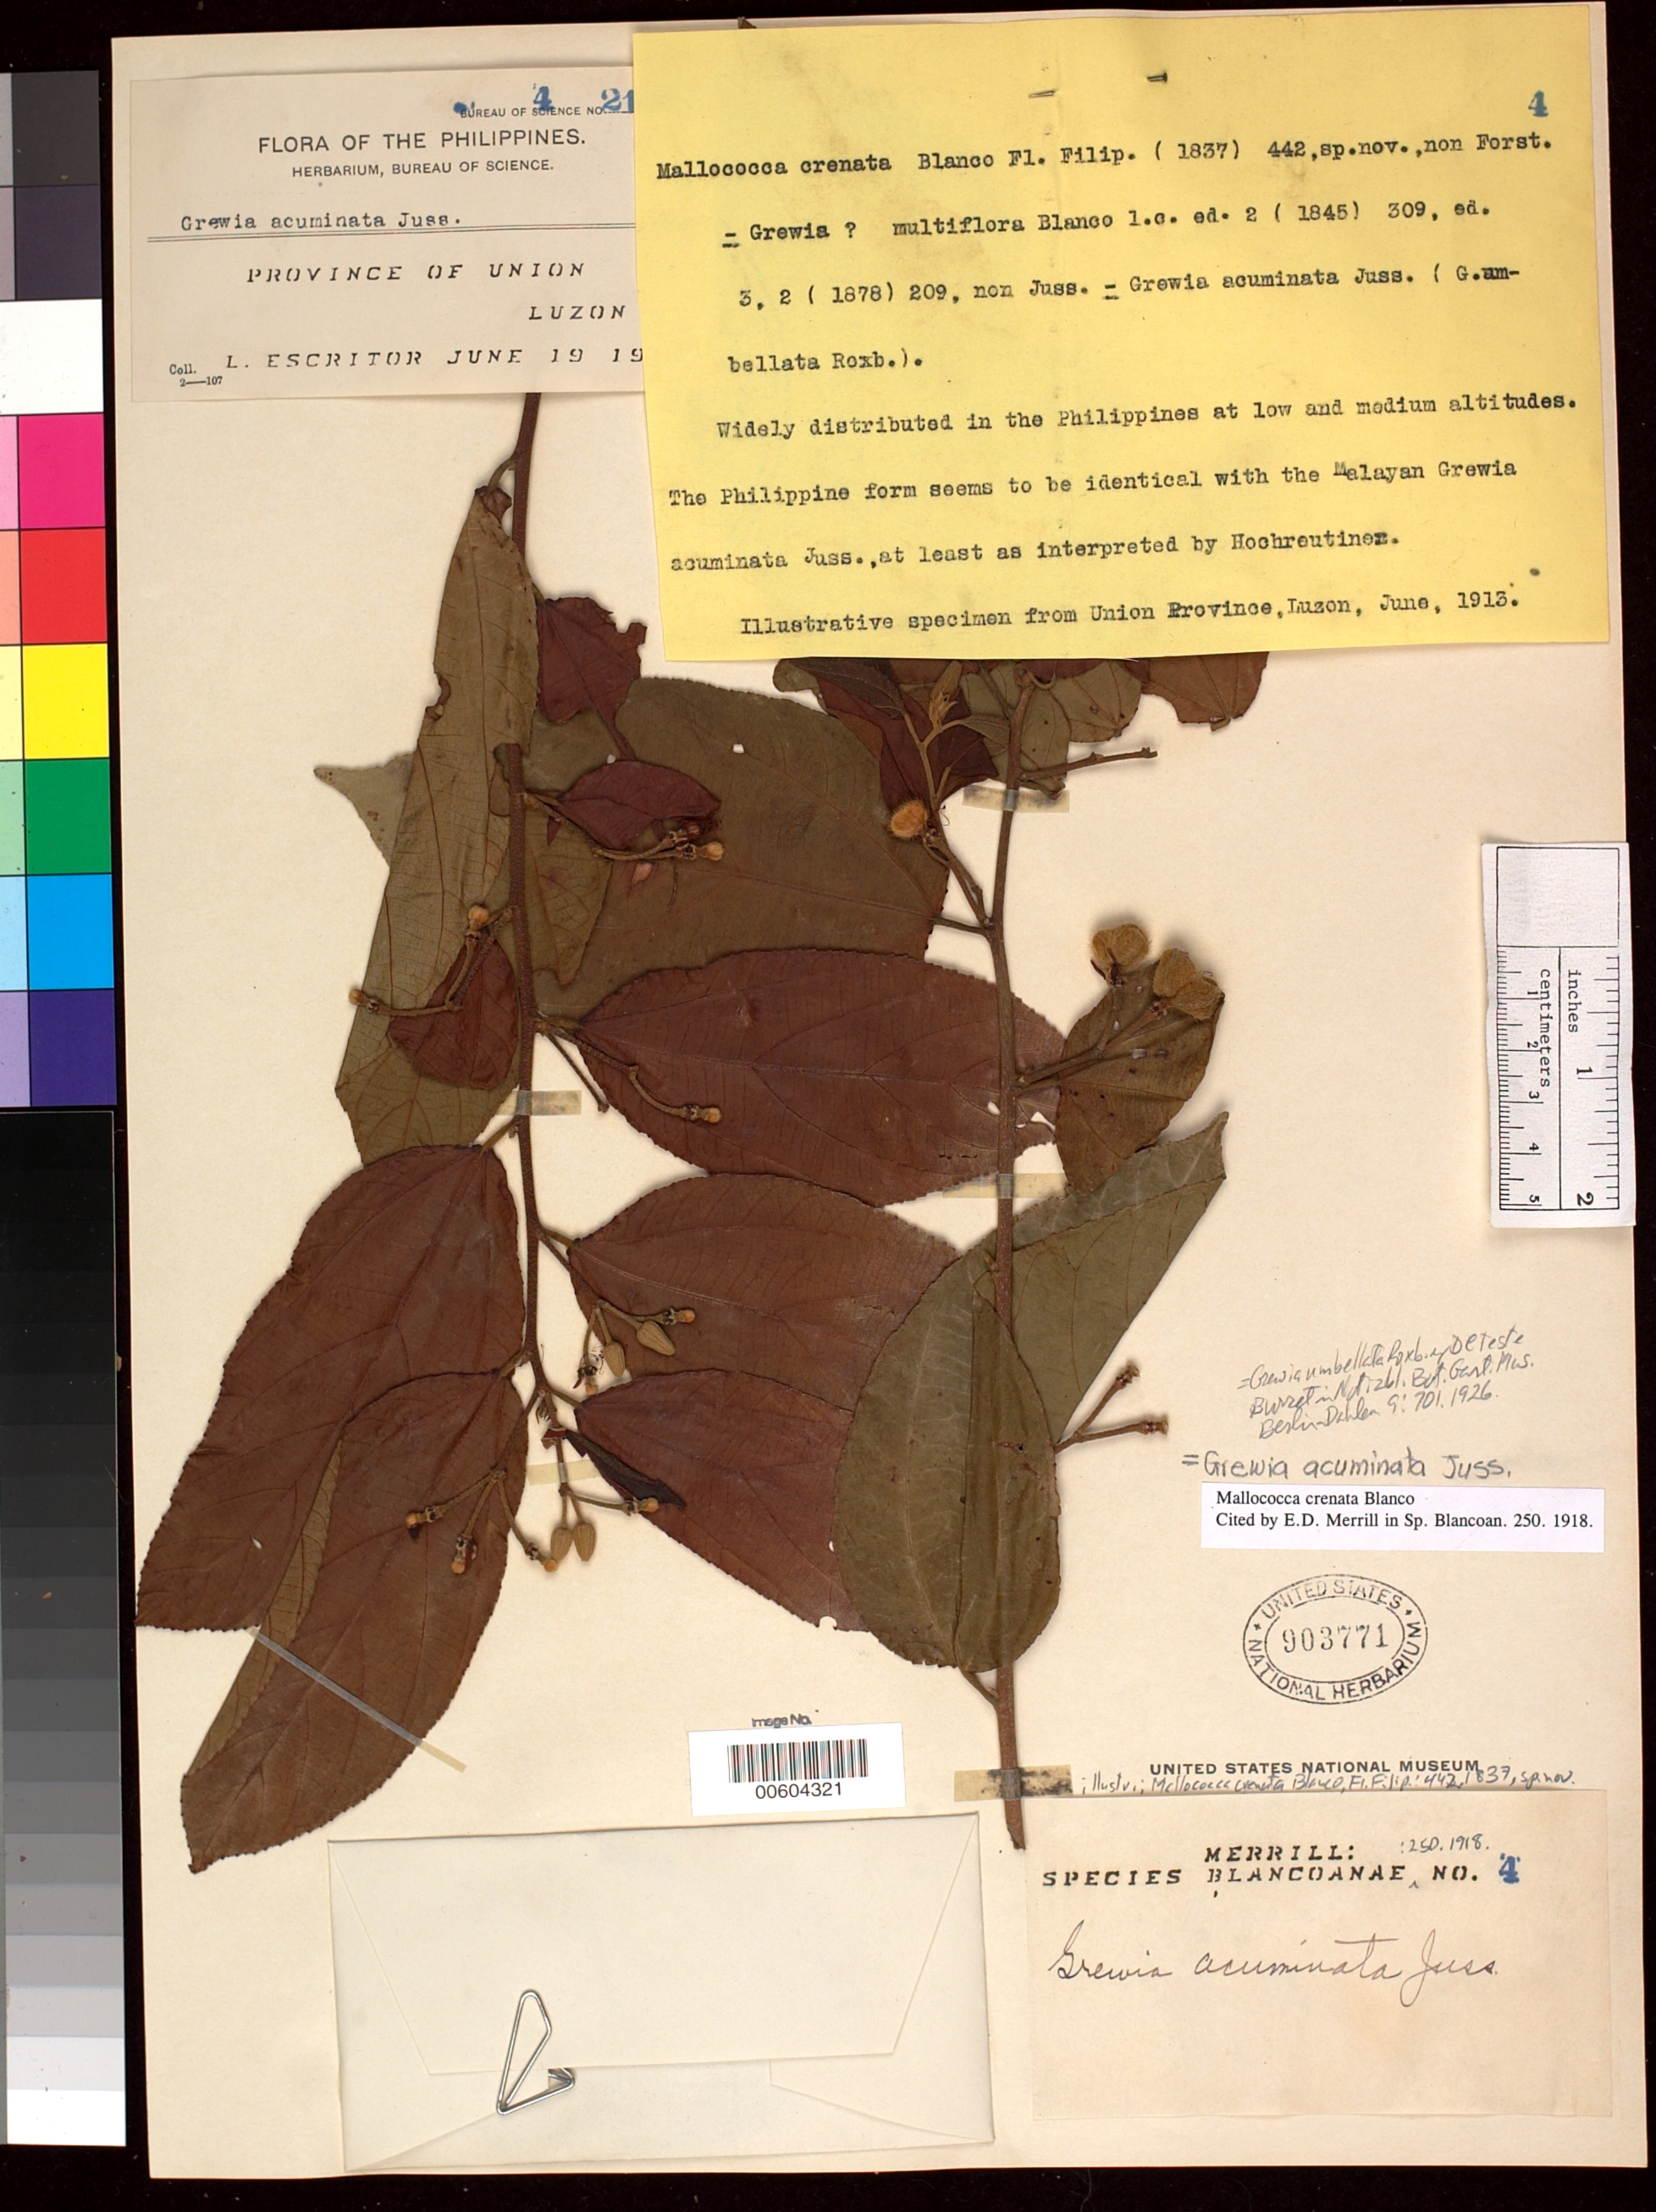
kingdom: Plantae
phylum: Tracheophyta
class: Magnoliopsida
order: Malvales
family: Malvaceae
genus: Mallococca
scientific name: Mallococca crenata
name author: Blanco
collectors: L. Escritor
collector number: Sp. Blancoan. 0004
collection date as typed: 19 Jun 1913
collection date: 1913-06-19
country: Philippines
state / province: Ilocos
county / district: La Union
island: Luzon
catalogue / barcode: US 903771